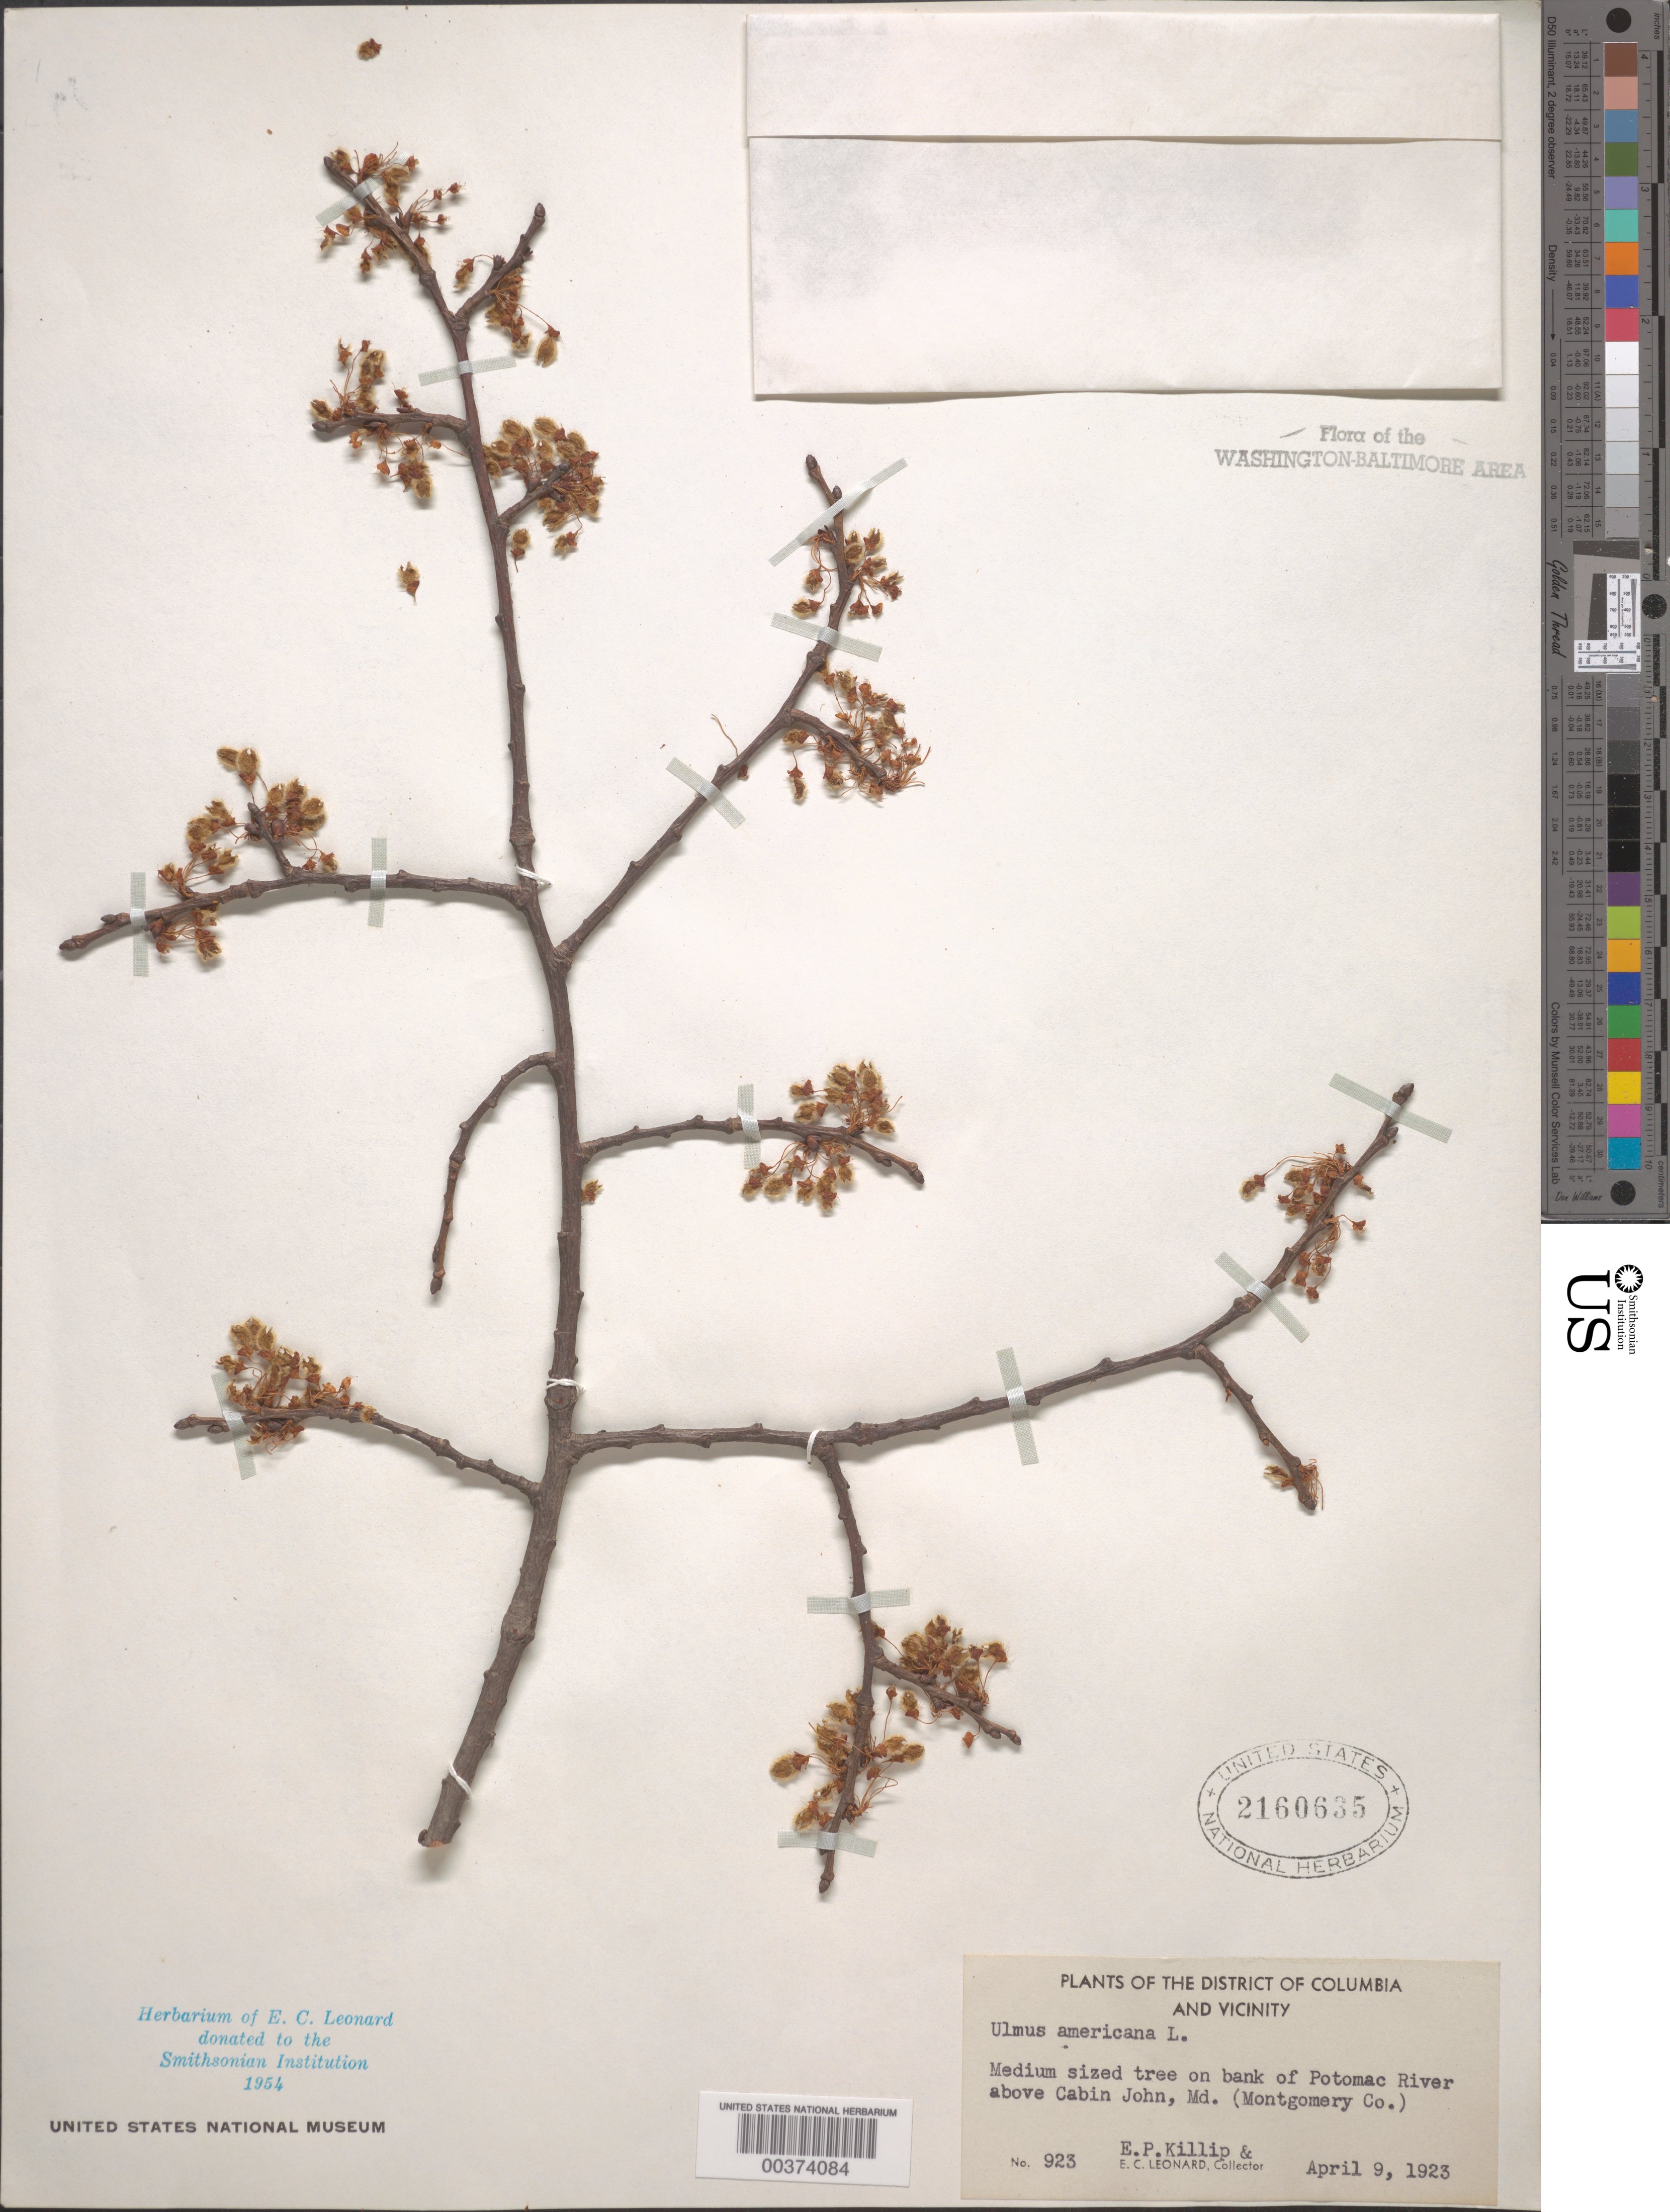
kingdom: Plantae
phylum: Tracheophyta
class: Magnoliopsida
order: Rosales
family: Ulmaceae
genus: Ulmus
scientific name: Ulmus americana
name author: L.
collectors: E. P. Killip & E. C. Leonard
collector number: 923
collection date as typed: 09 Apr 1923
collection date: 1923-04-09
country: United States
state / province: Maryland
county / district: Montgomery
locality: Potomac River above Cabin John C. & O. Canal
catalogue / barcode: US 2160635